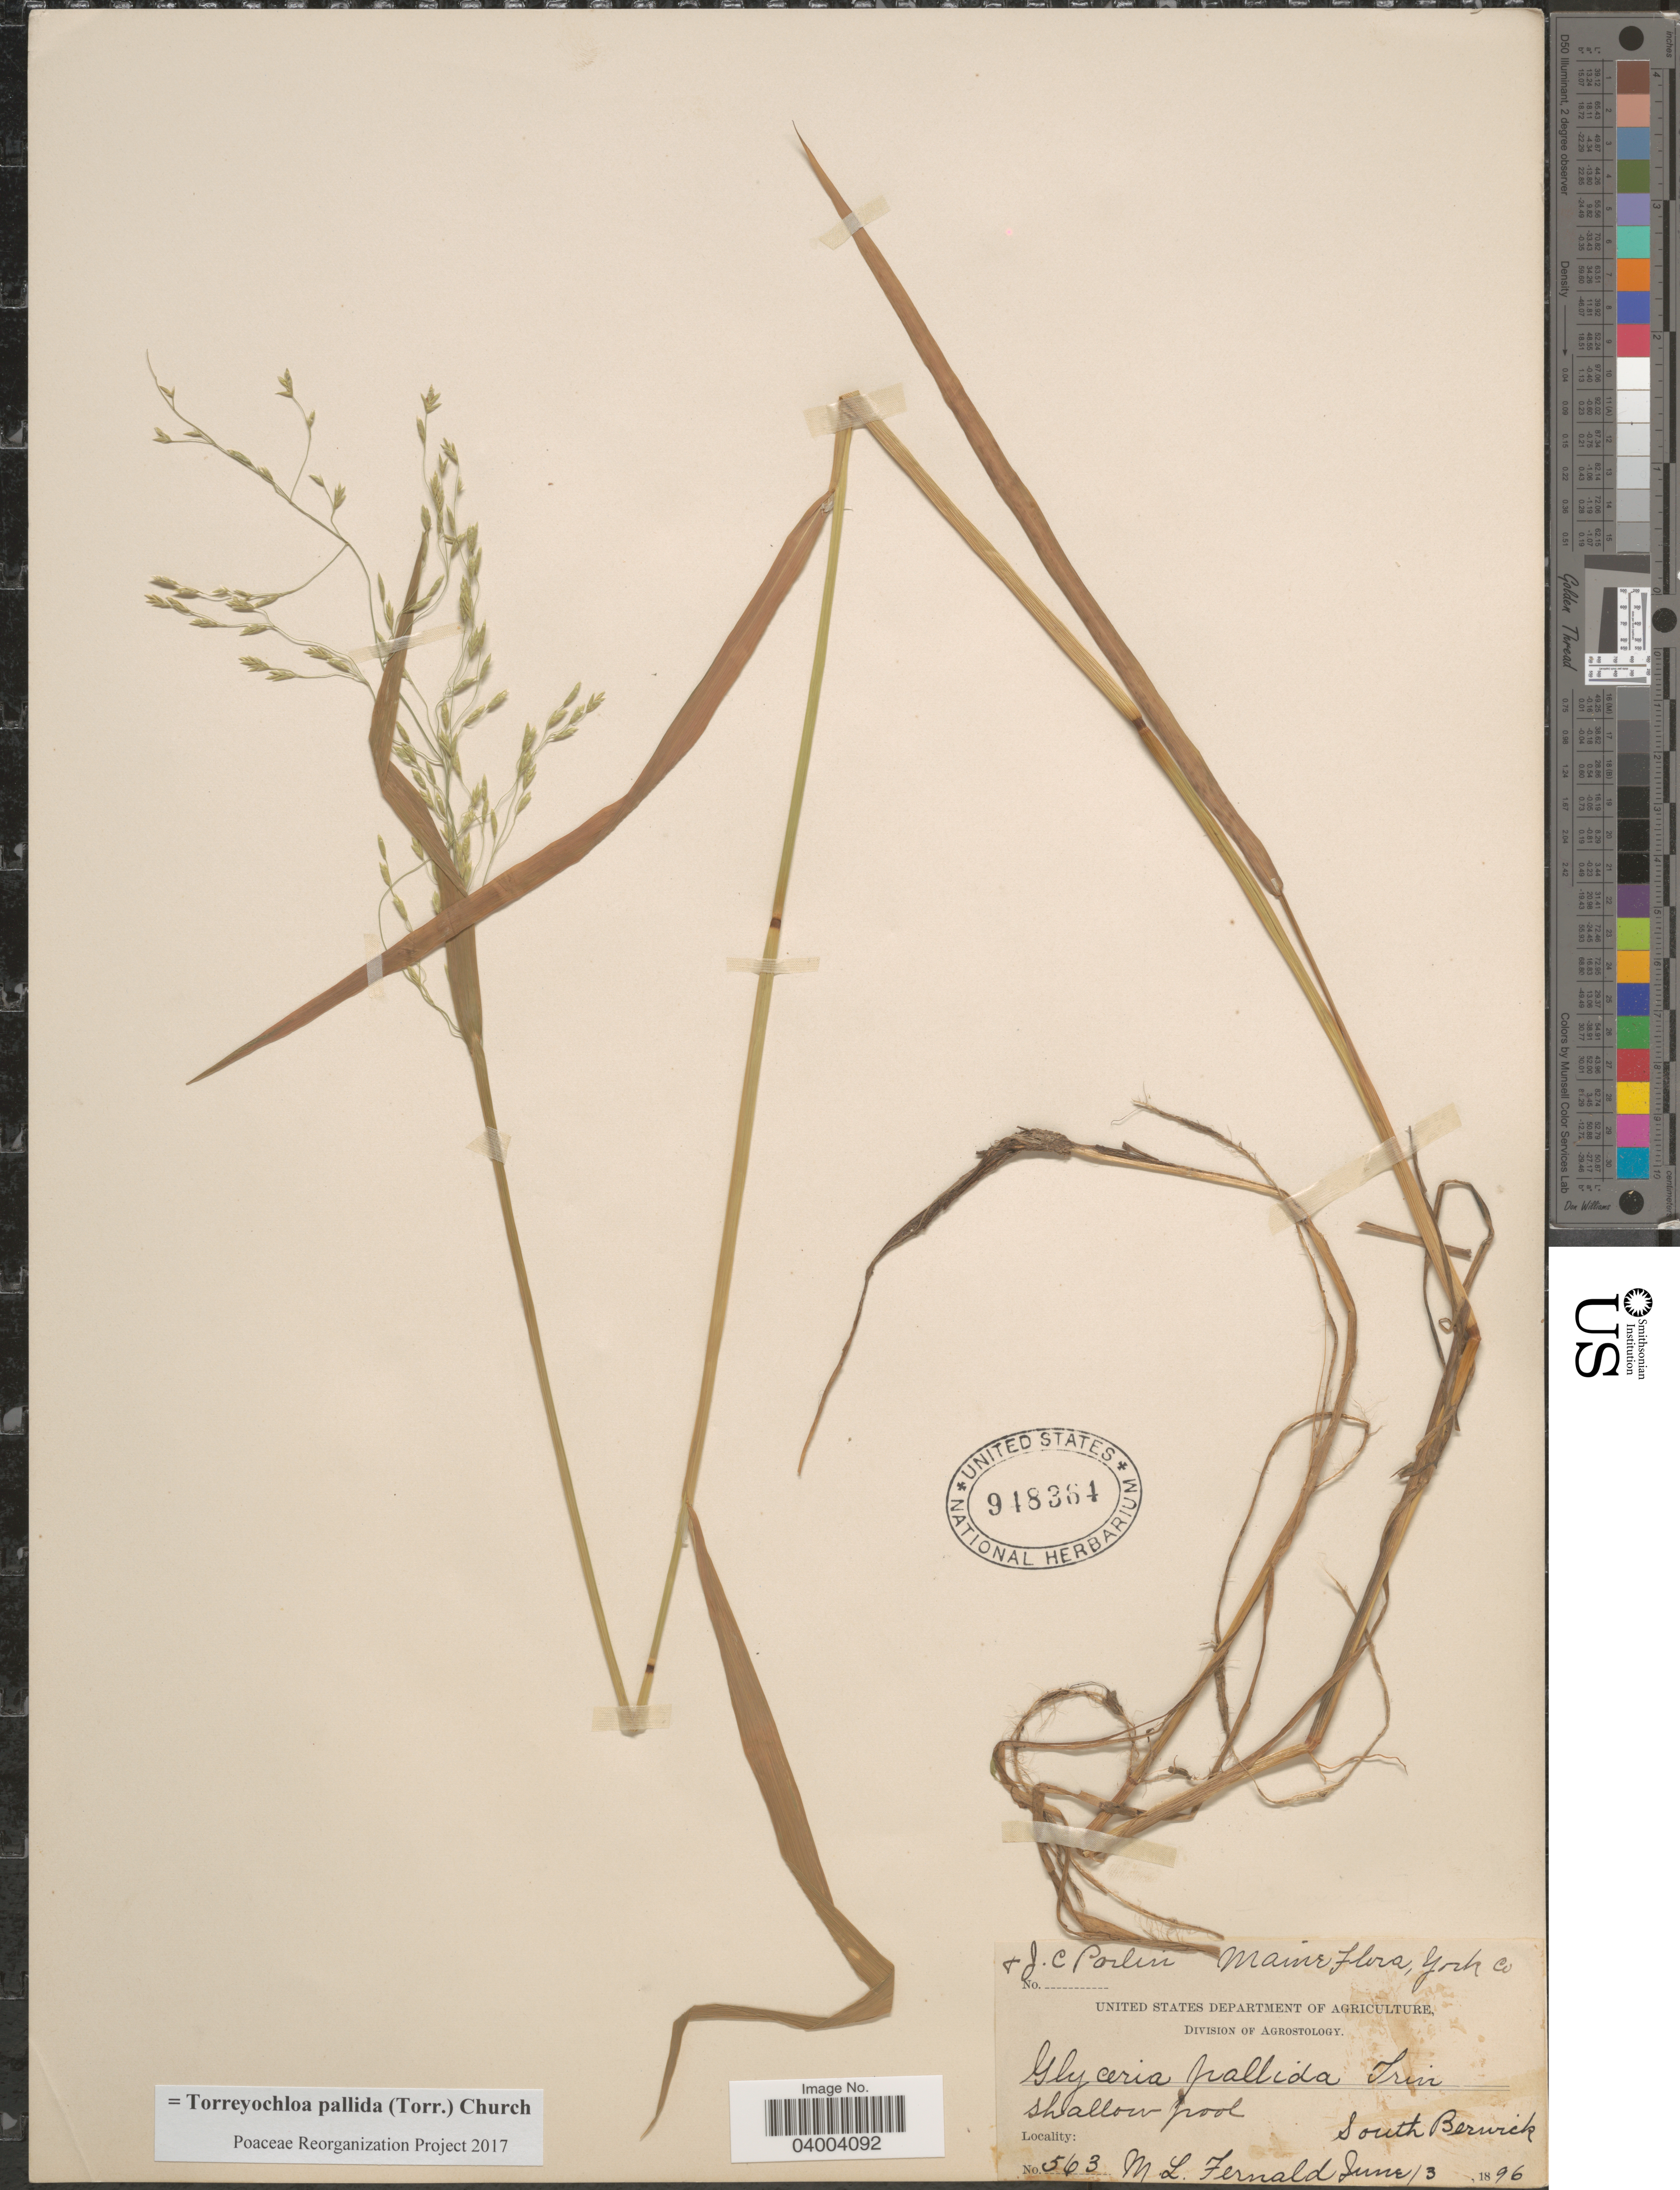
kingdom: Plantae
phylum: Tracheophyta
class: Liliopsida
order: Poales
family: Poaceae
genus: Torreyochloa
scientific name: Torreyochloa pallida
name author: (Torr.) G.L. Church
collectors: M. L. Fernald & J. Parlin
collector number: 563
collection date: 1896-06-13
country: United States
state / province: Maine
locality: South Berwick.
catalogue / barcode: US 948364